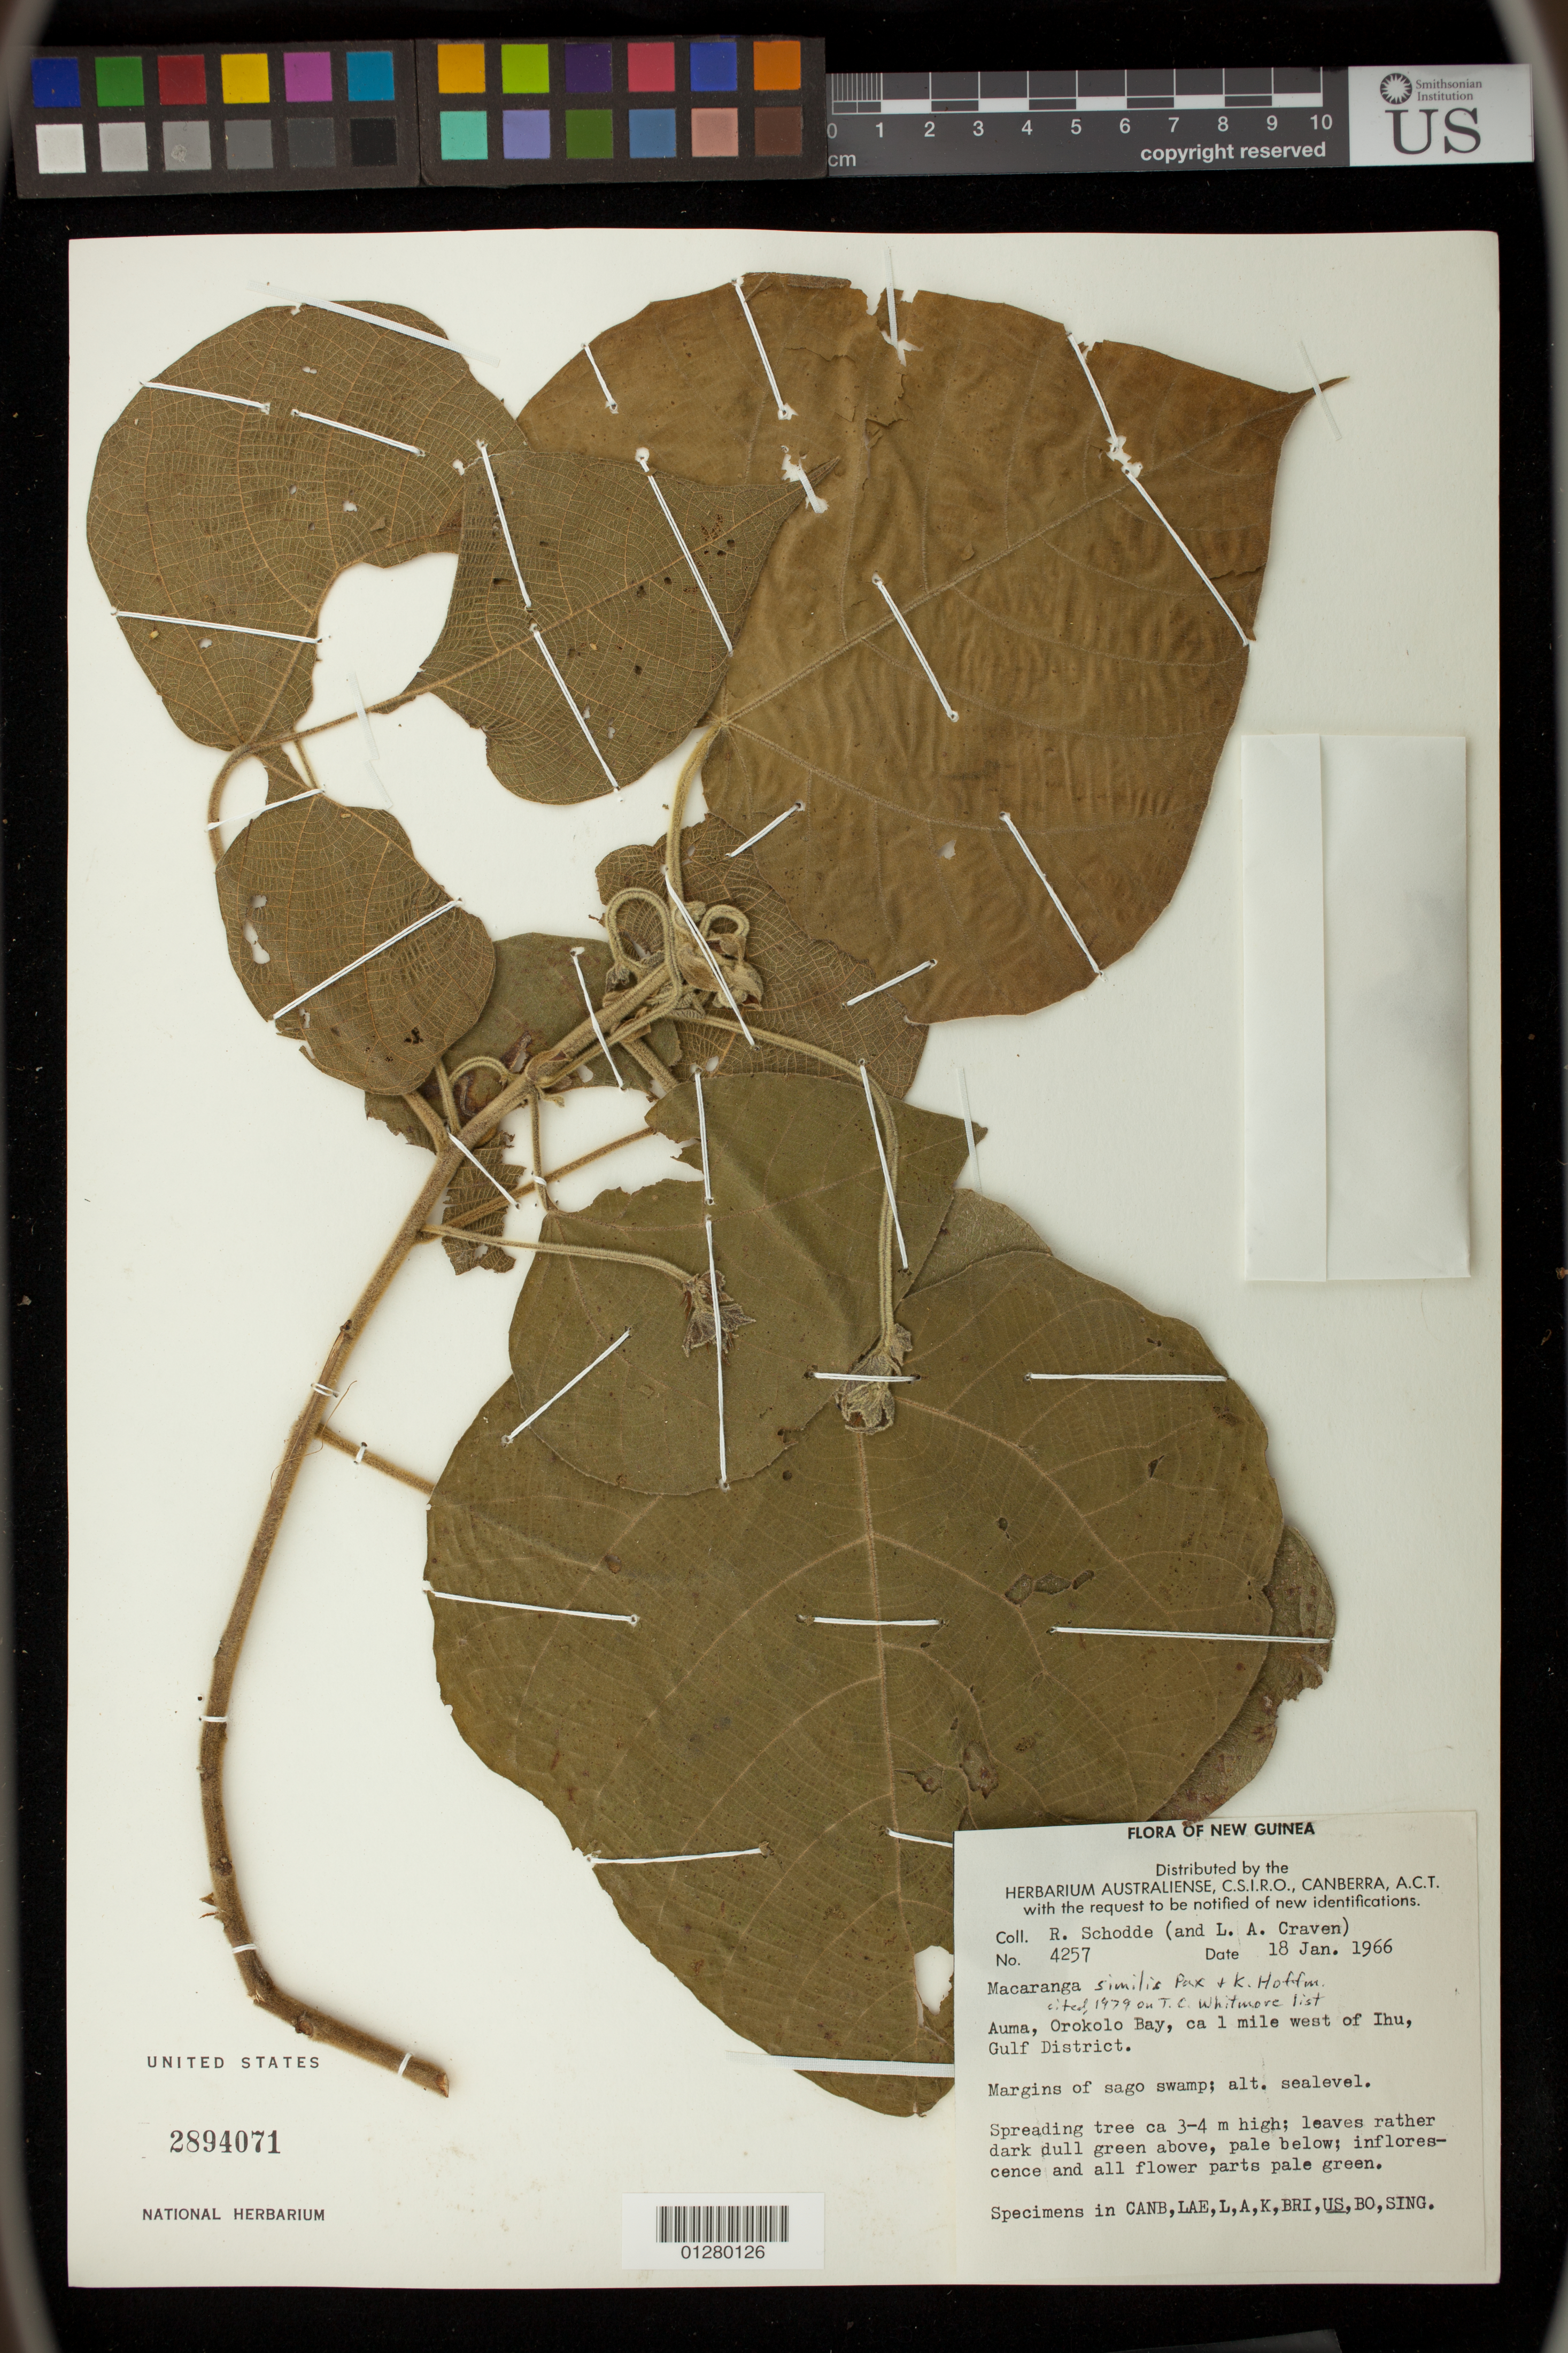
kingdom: Plantae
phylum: Tracheophyta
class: Magnoliopsida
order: Malpighiales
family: Euphorbiaceae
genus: Macaranga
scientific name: Macaranga similis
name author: Pax & K. Hoffm.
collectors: R. Schodde & L. A. Craven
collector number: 4257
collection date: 1966-01-18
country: Papua New Guinea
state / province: Gulf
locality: Auma, Orokolo Bay, ca 1 mile west of Ihu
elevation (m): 0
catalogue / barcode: US 2894071